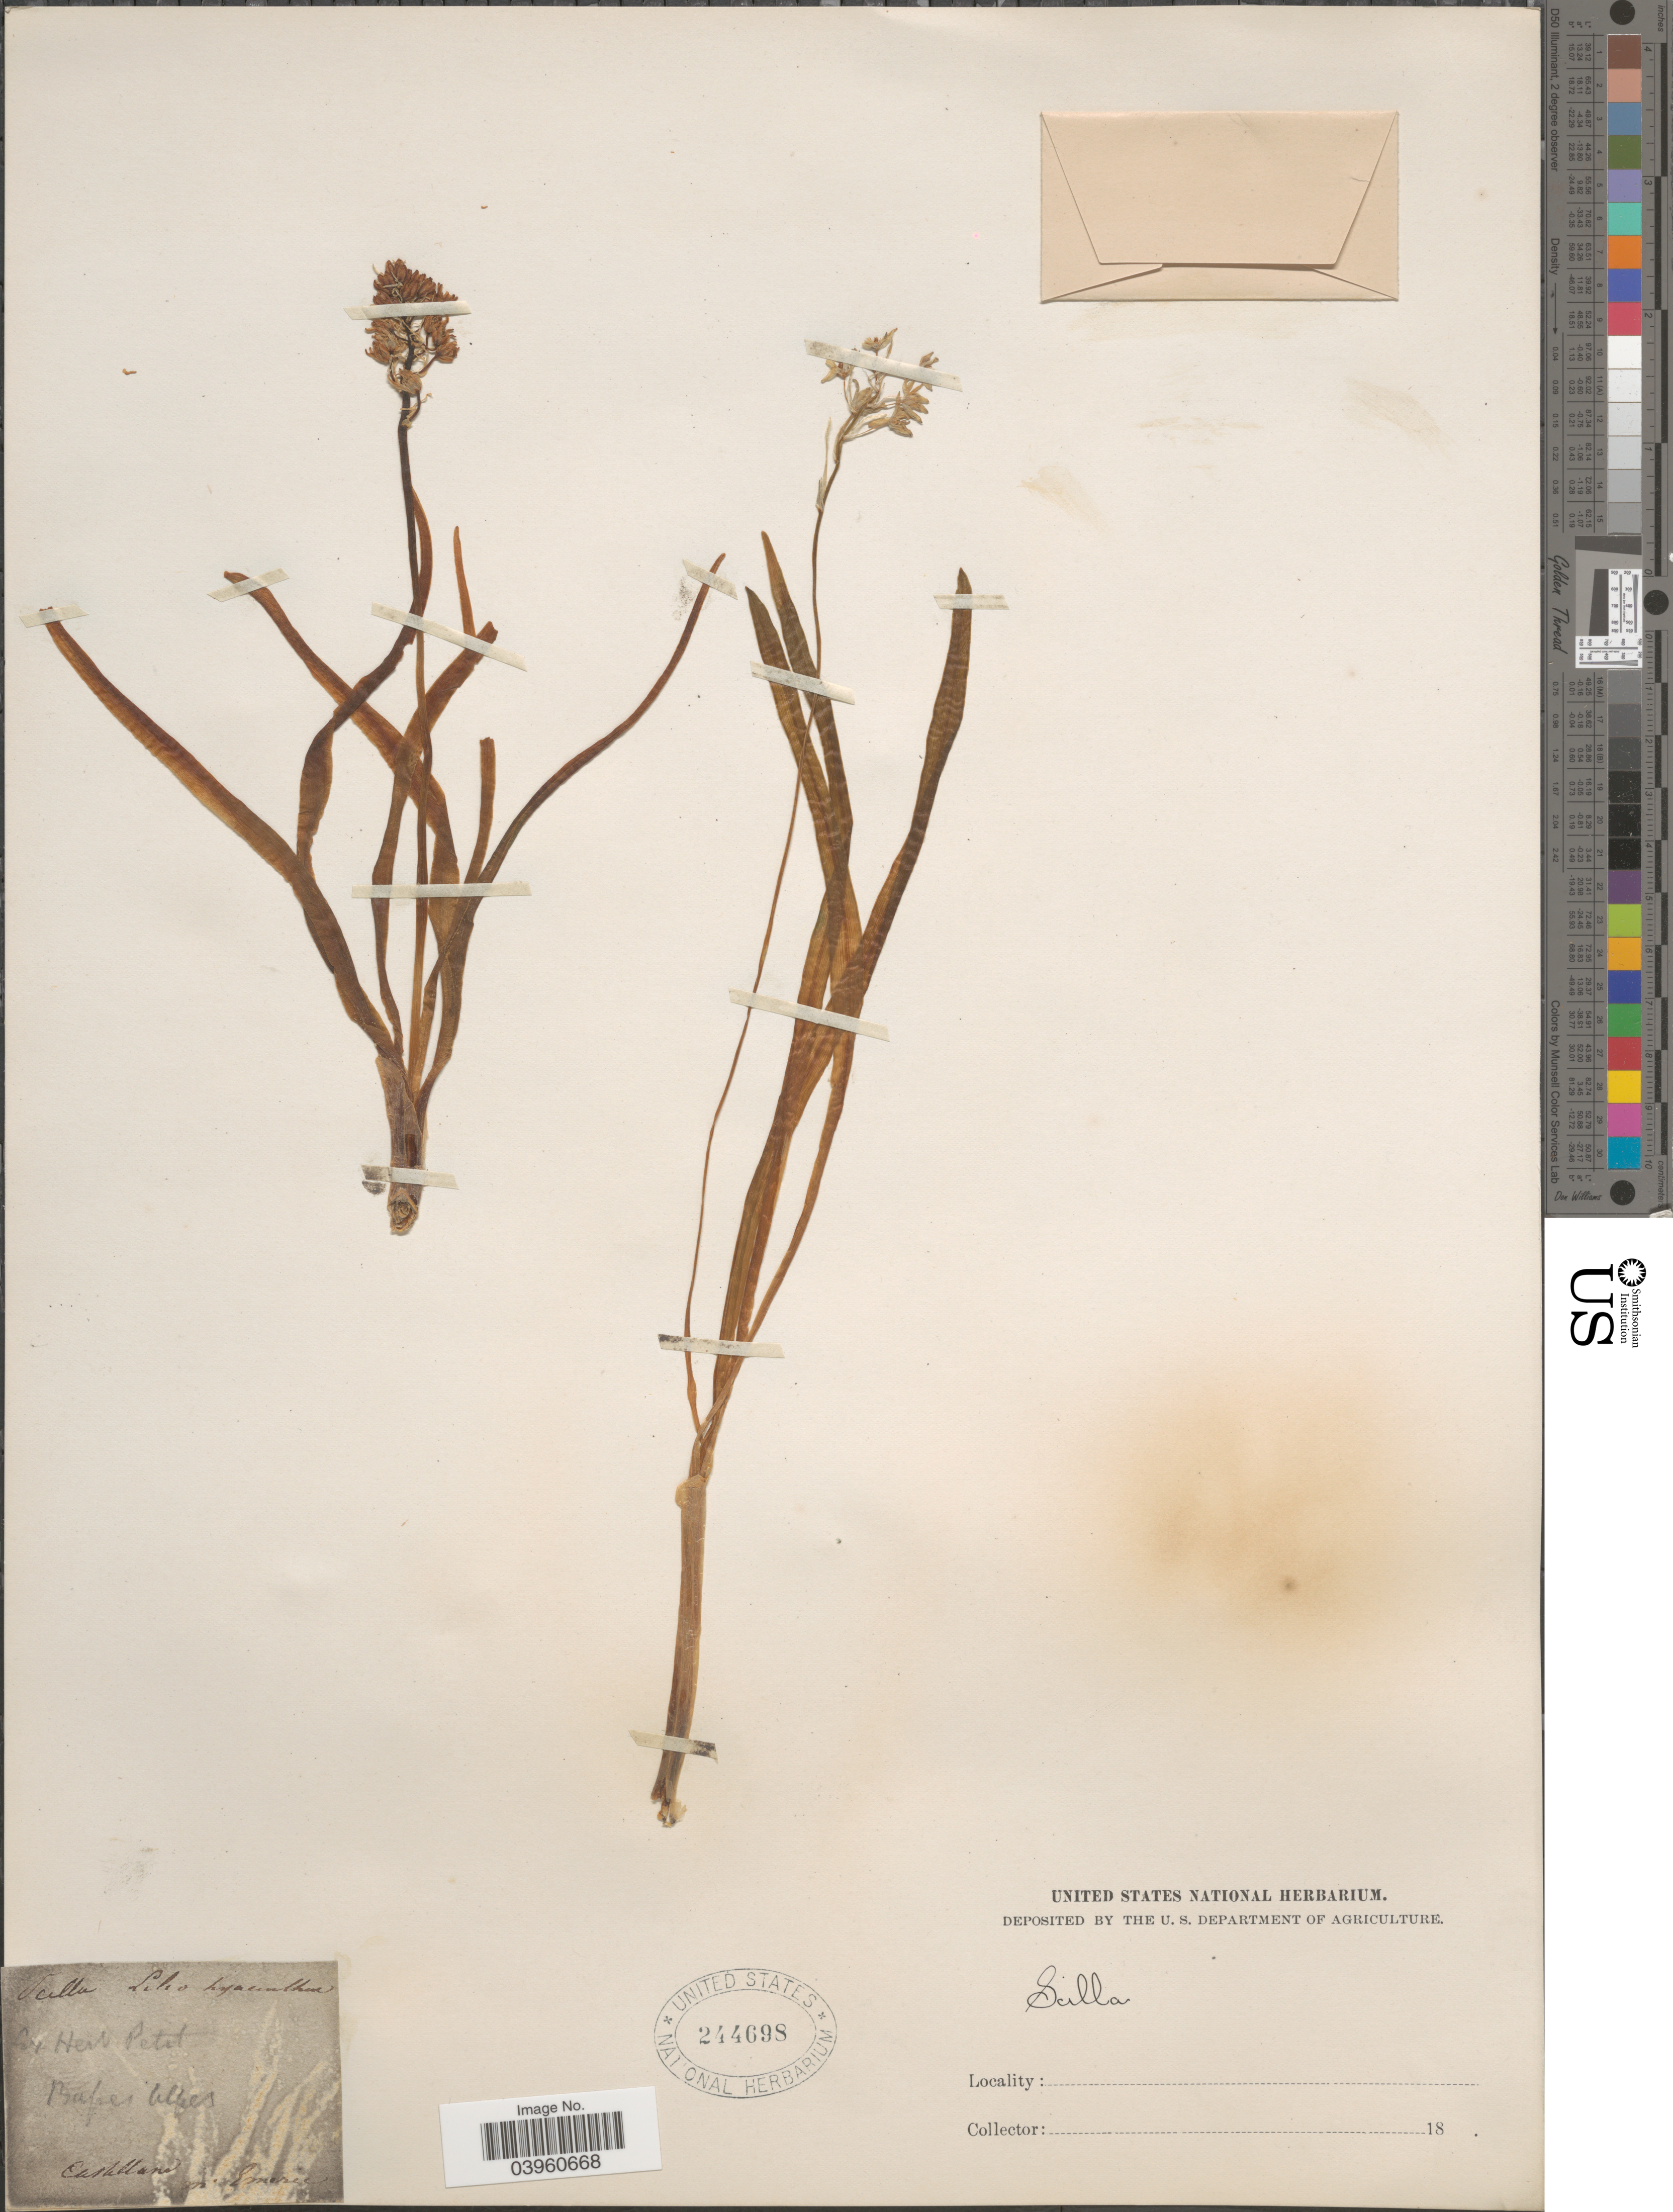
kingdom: Plantae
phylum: Tracheophyta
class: Liliopsida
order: Asparagales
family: Asparagaceae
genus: Scilla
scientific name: Scilla lilio-hyacinthus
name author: L.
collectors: ex herb. Petit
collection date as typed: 18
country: France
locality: Basses Alpes. Castellana. M. Emeric.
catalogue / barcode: US 244698